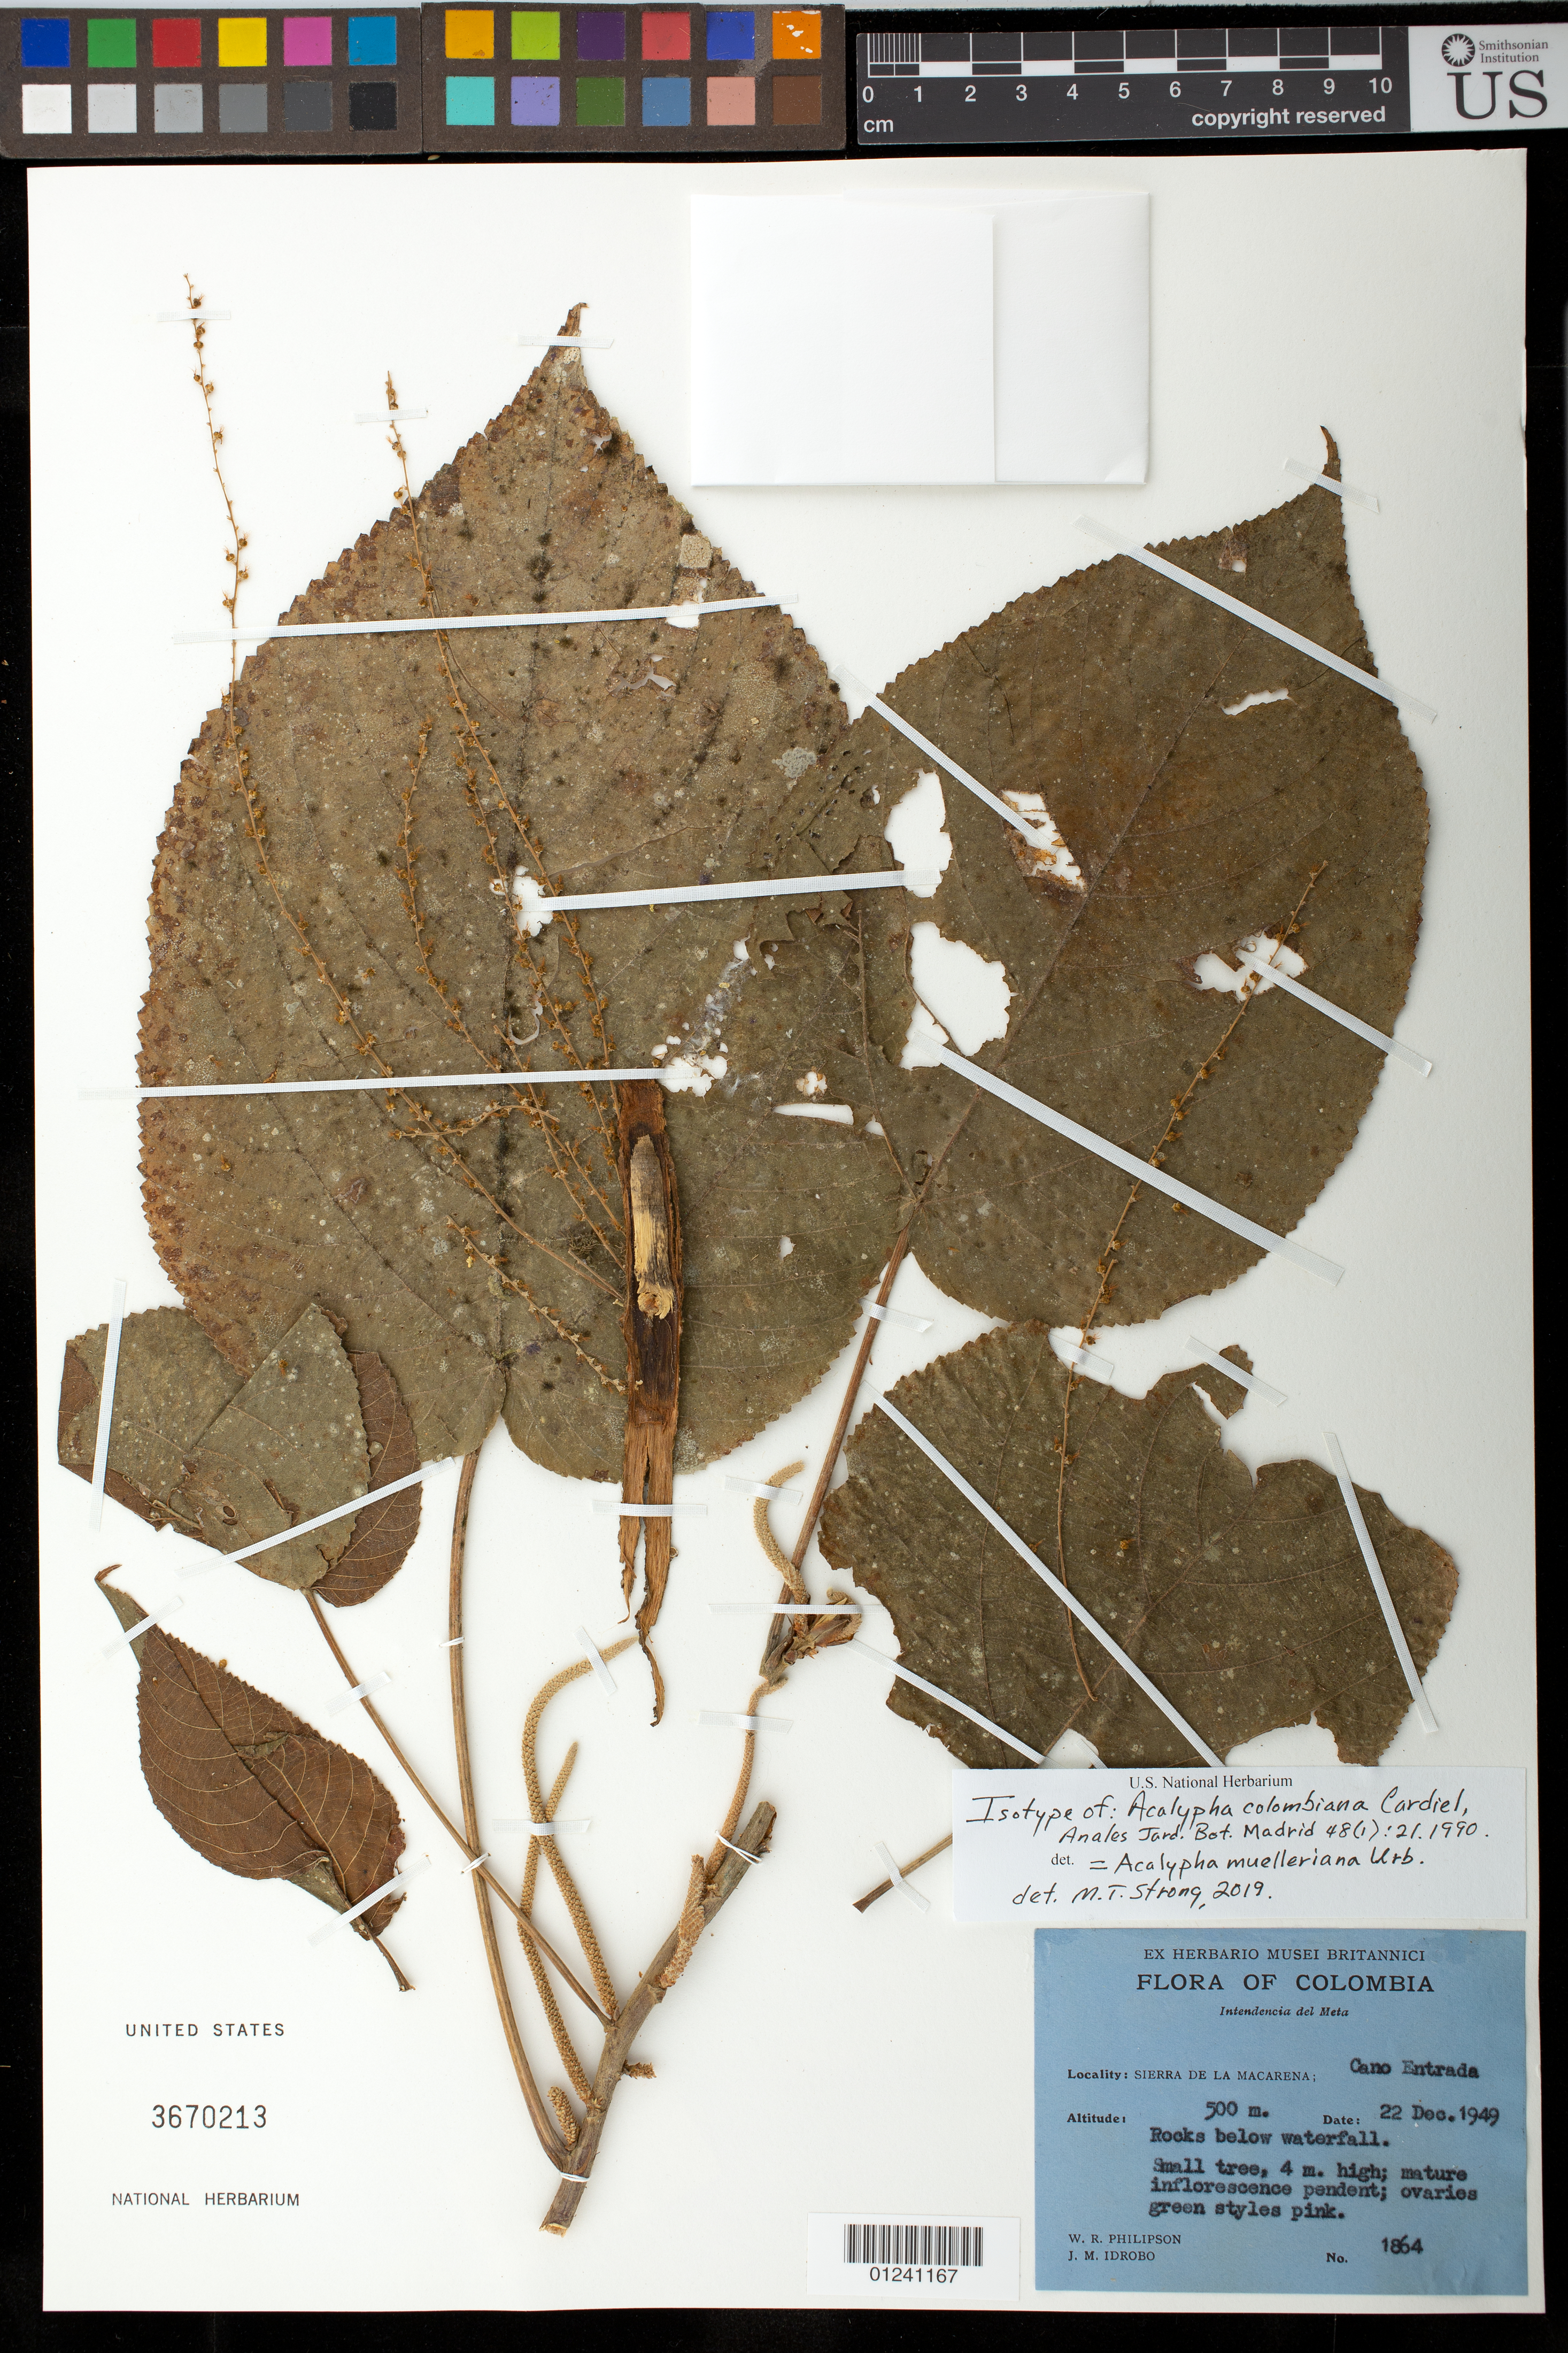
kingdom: Plantae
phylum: Tracheophyta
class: Magnoliopsida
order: Malpighiales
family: Euphorbiaceae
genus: Acalypha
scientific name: Acalypha colombiana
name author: Cardiel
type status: Isotype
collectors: W. R. Philipson & J. M. Idrobo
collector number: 1864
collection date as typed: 22 Dec 1949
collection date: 1949-12-22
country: Colombia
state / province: Meta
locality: Sierra de La Macarena: Caño Entrada.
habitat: Rocks below waterfall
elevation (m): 500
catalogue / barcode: US 3670213